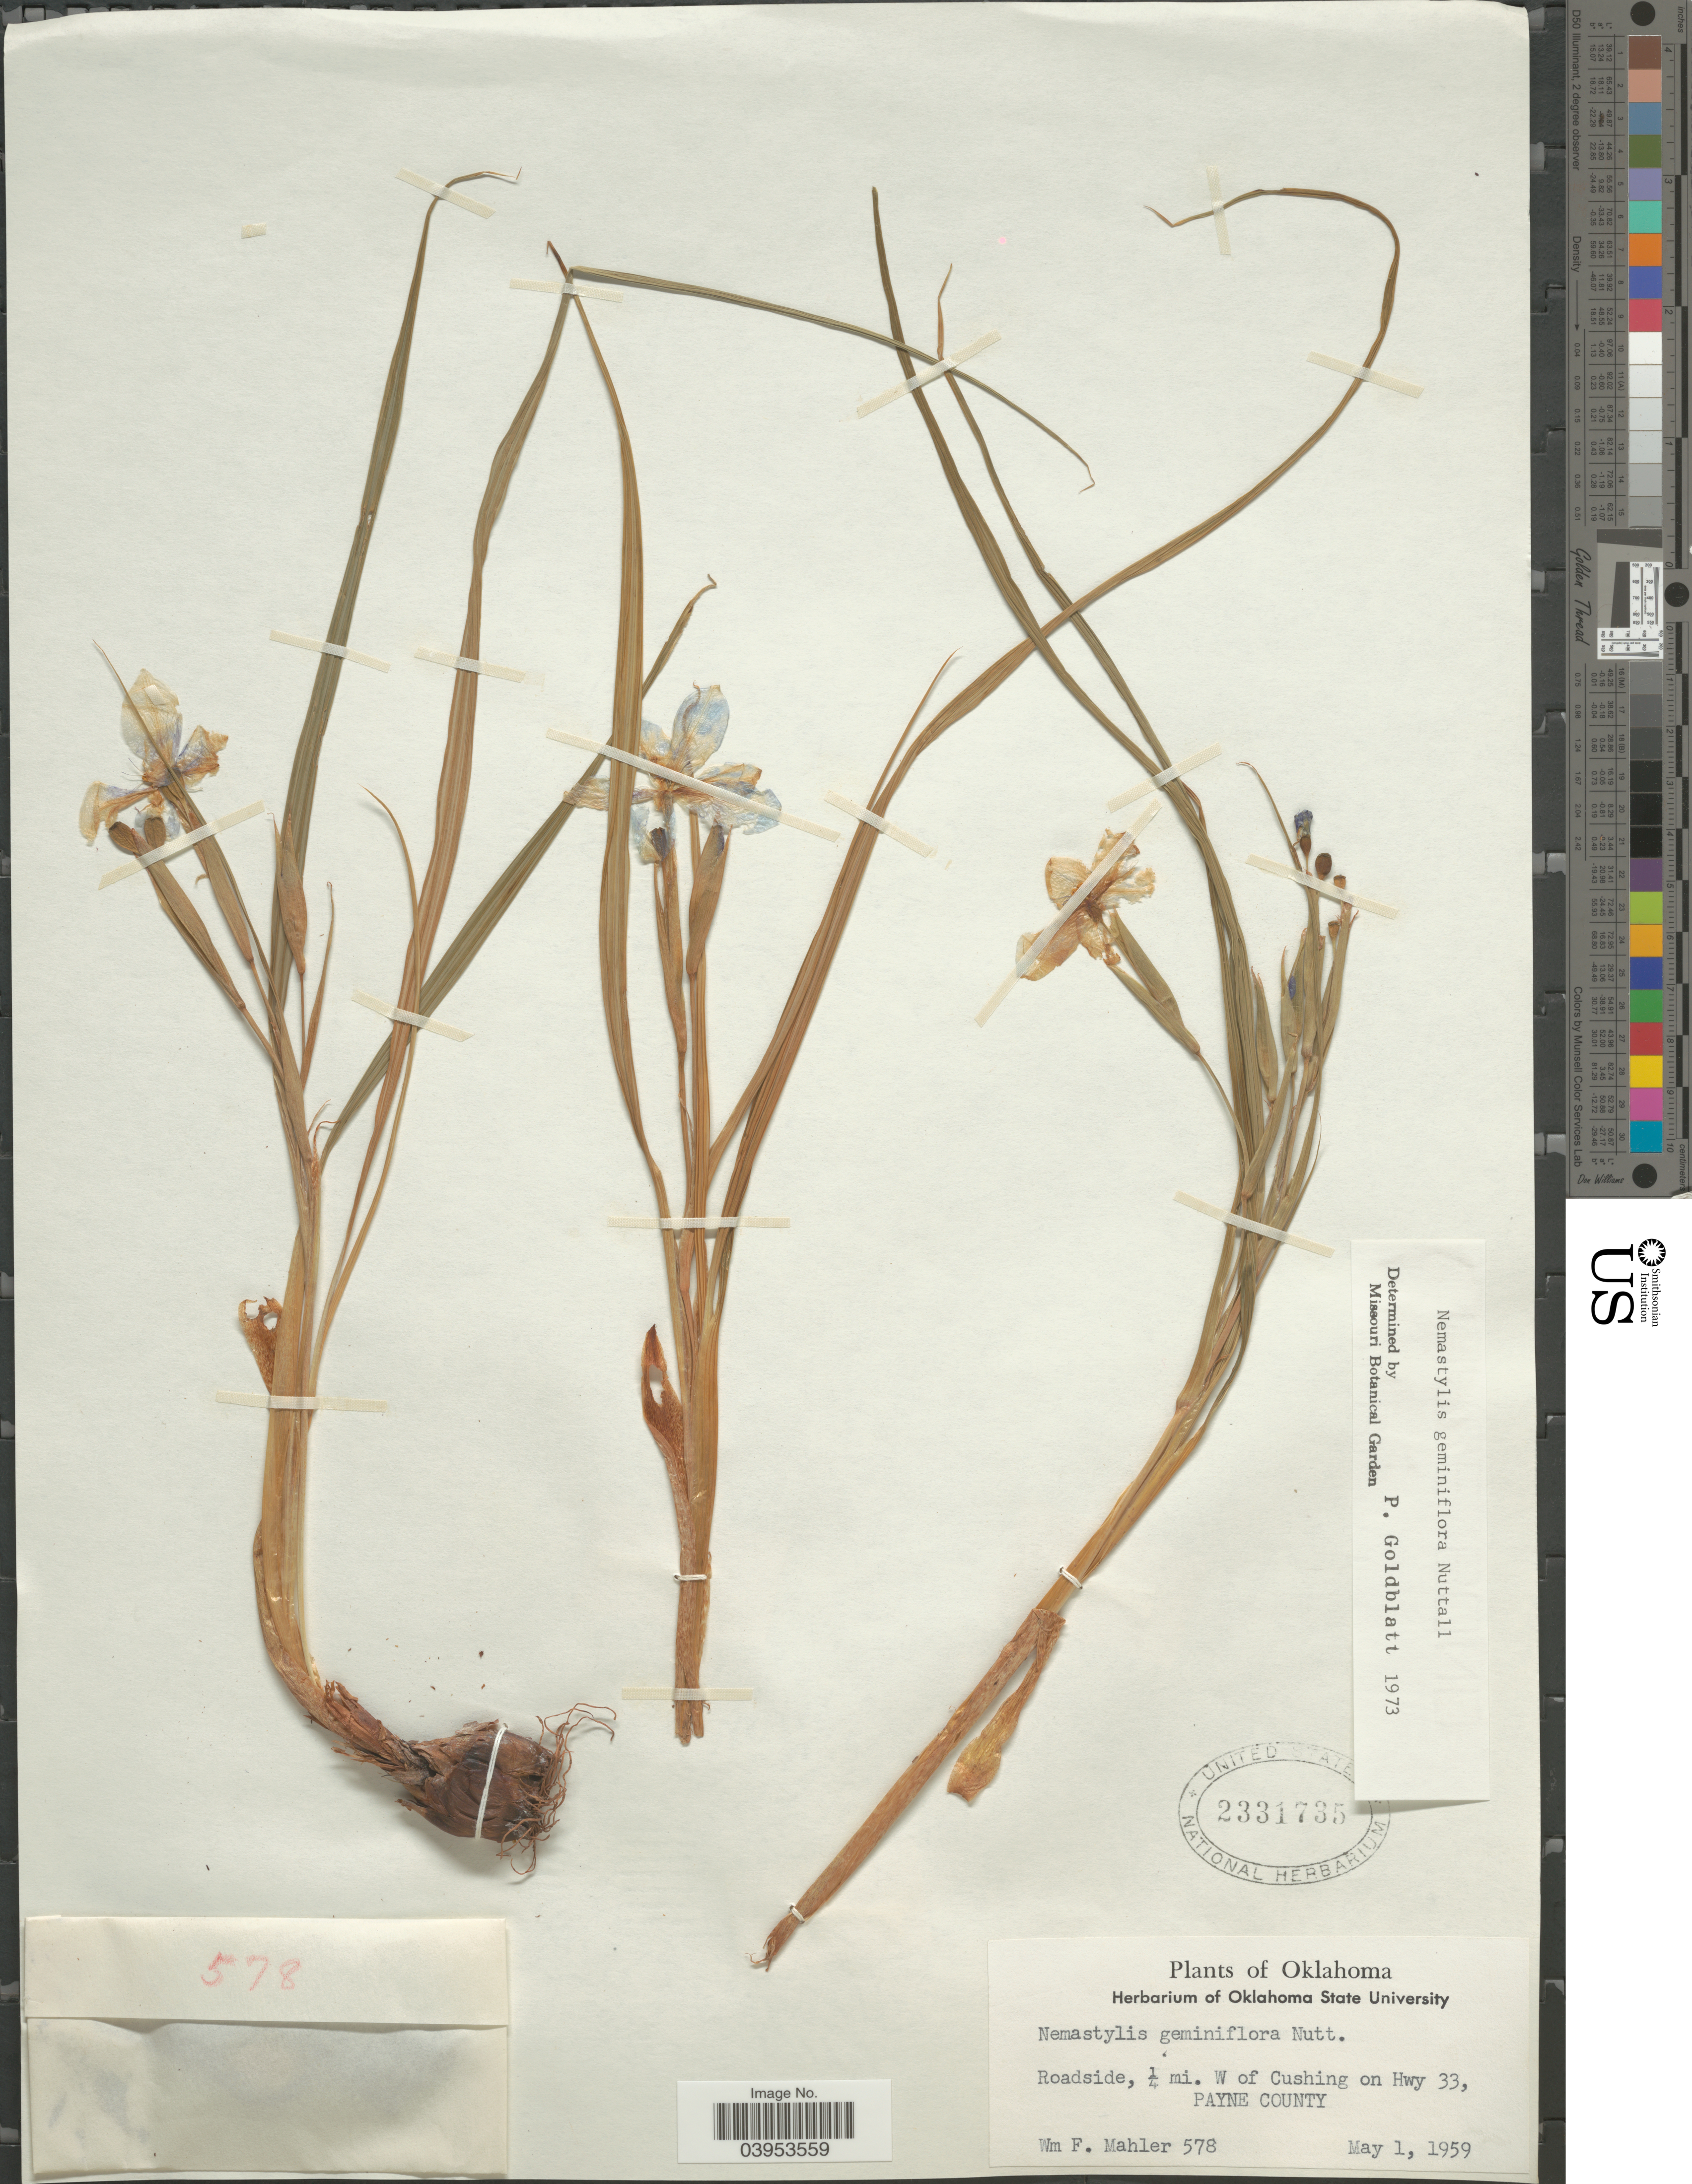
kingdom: Plantae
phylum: Tracheophyta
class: Liliopsida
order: Asparagales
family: Iridaceae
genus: Nemastylis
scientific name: Nemastylis geminiflora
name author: Nutt.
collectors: W. F. Mahler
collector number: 578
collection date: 1959-05-01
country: United States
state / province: Oklahoma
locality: Roadside, ¼ mi. W of Cushing on Hwy 33, Payne County.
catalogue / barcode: US 2331735